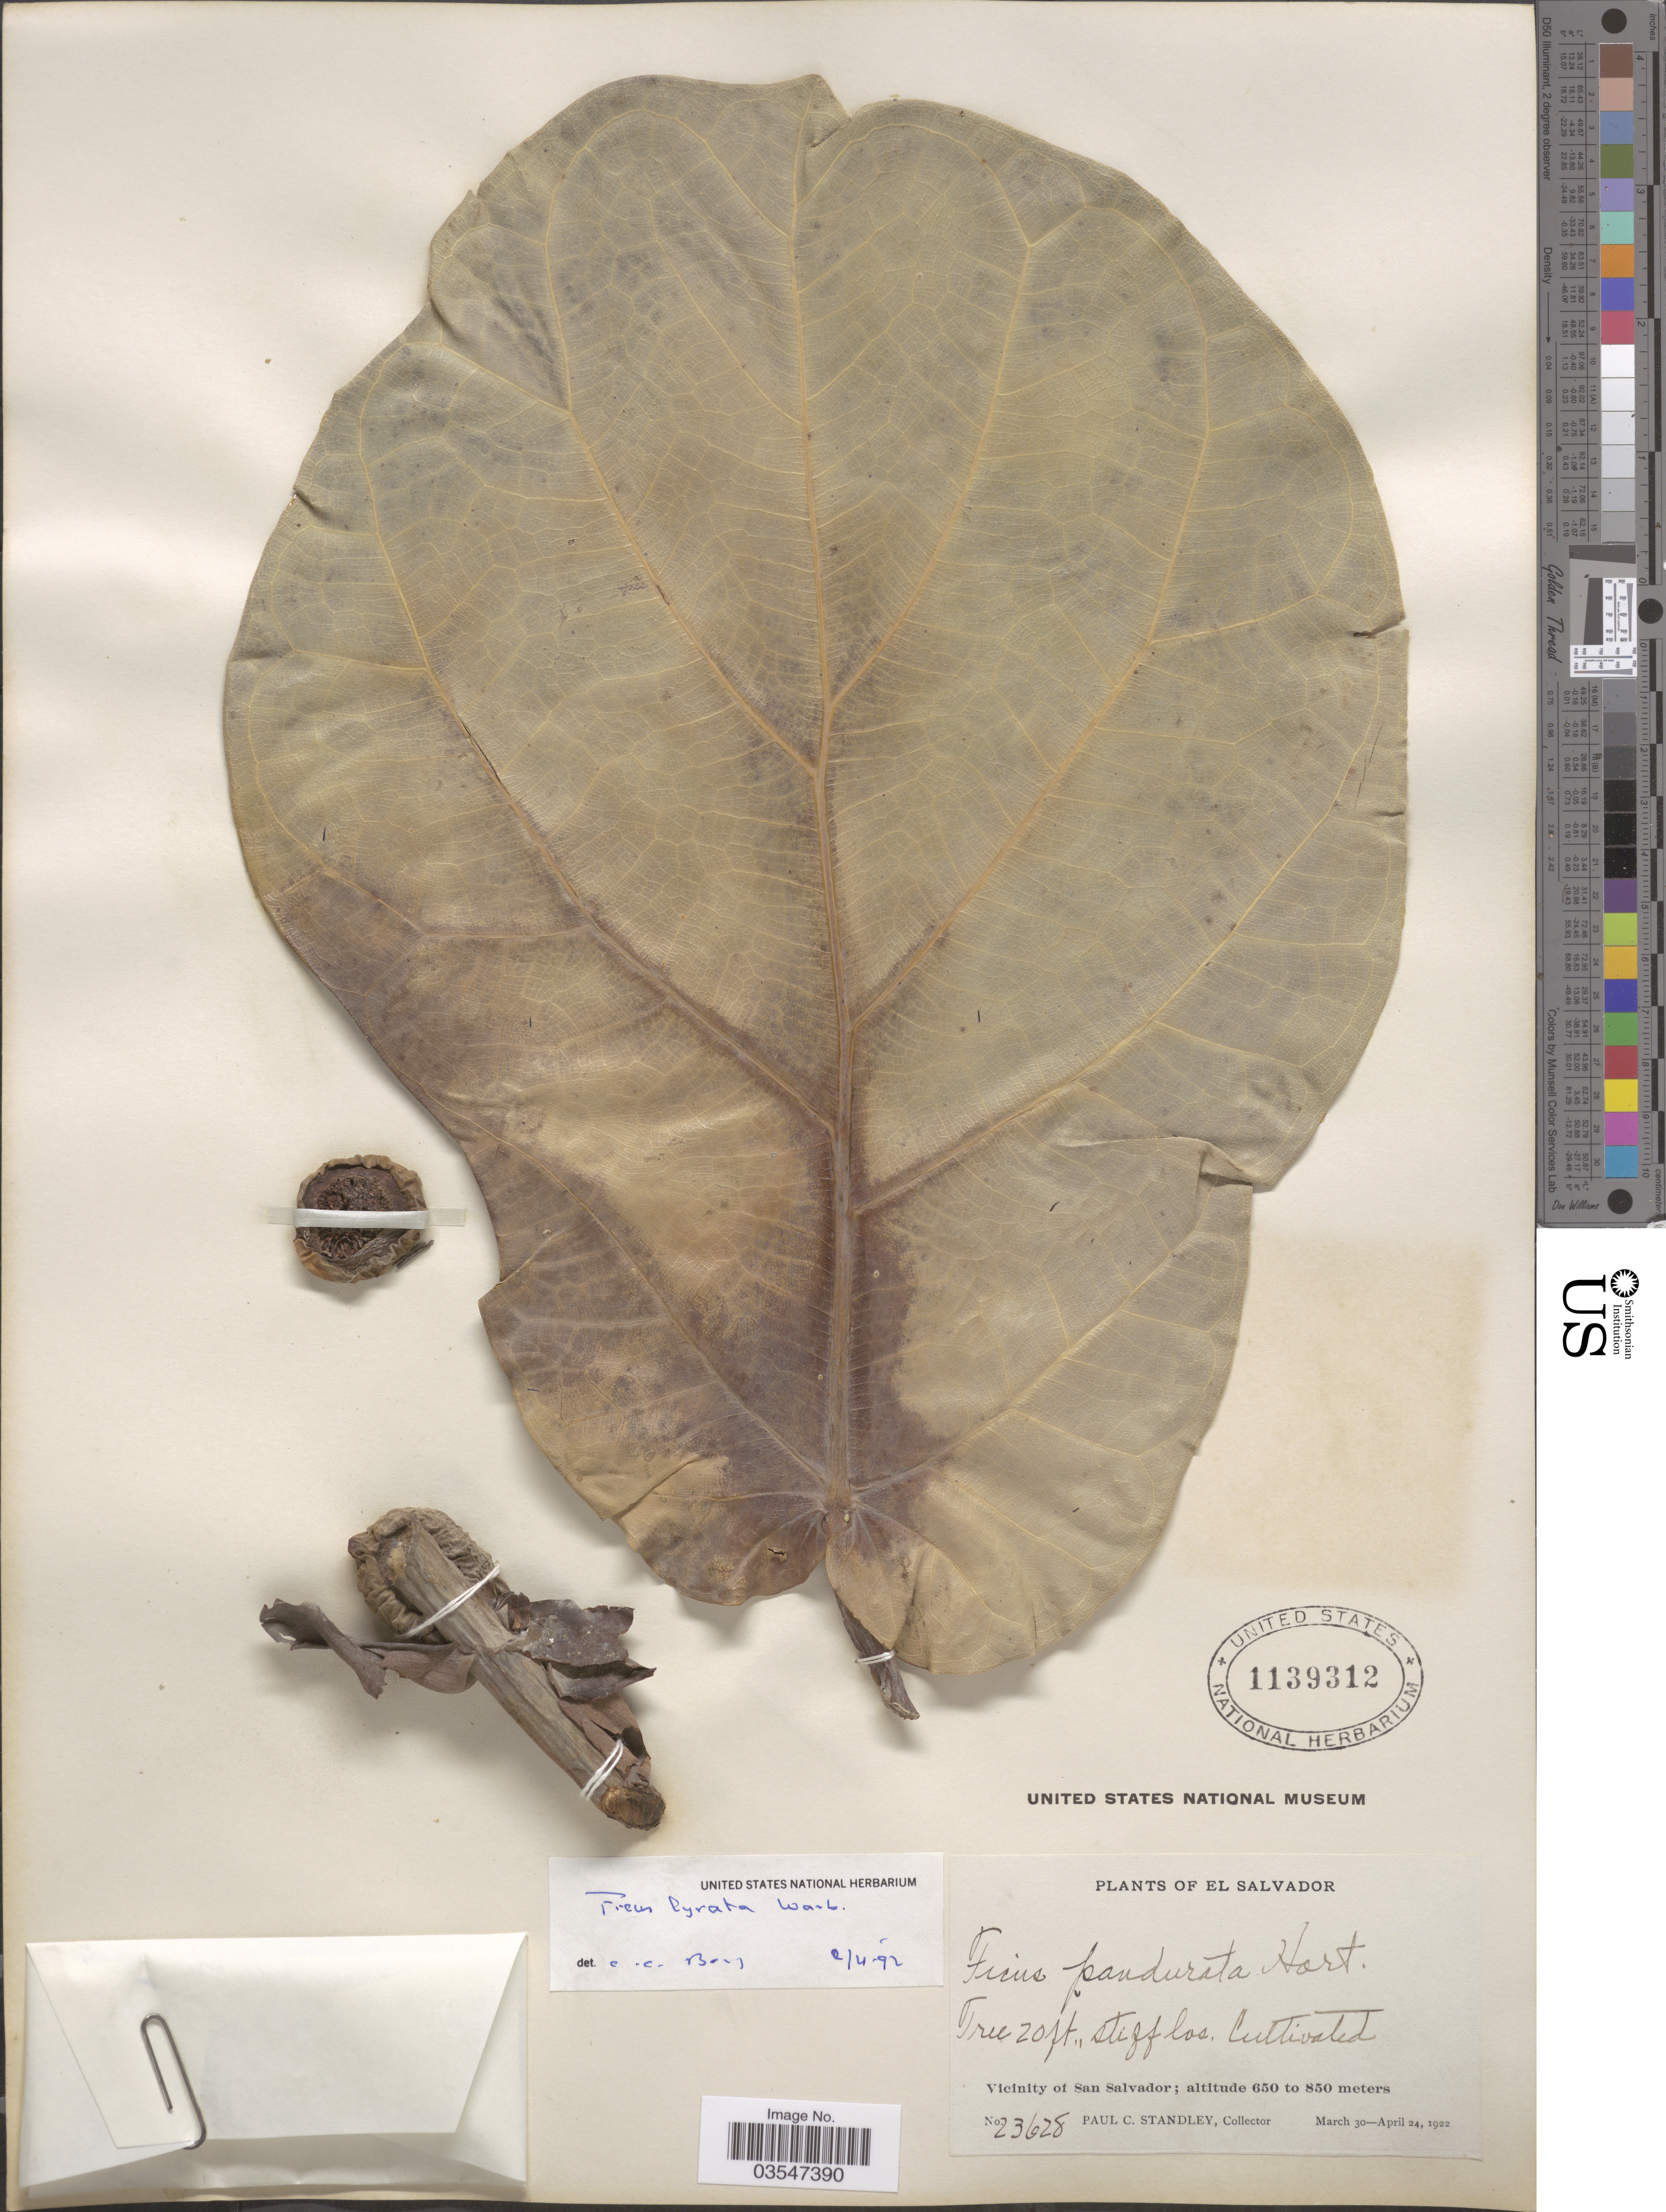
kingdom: Plantae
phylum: Tracheophyta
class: Magnoliopsida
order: Rosales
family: Moraceae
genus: Ficus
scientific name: Ficus lyrata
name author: Warb.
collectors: P. C. Standley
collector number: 23628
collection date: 1922-03-30/1922-04-24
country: El Salvador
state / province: San Salvador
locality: Vicinity of San Salvador.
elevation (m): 650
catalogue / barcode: US 1139312